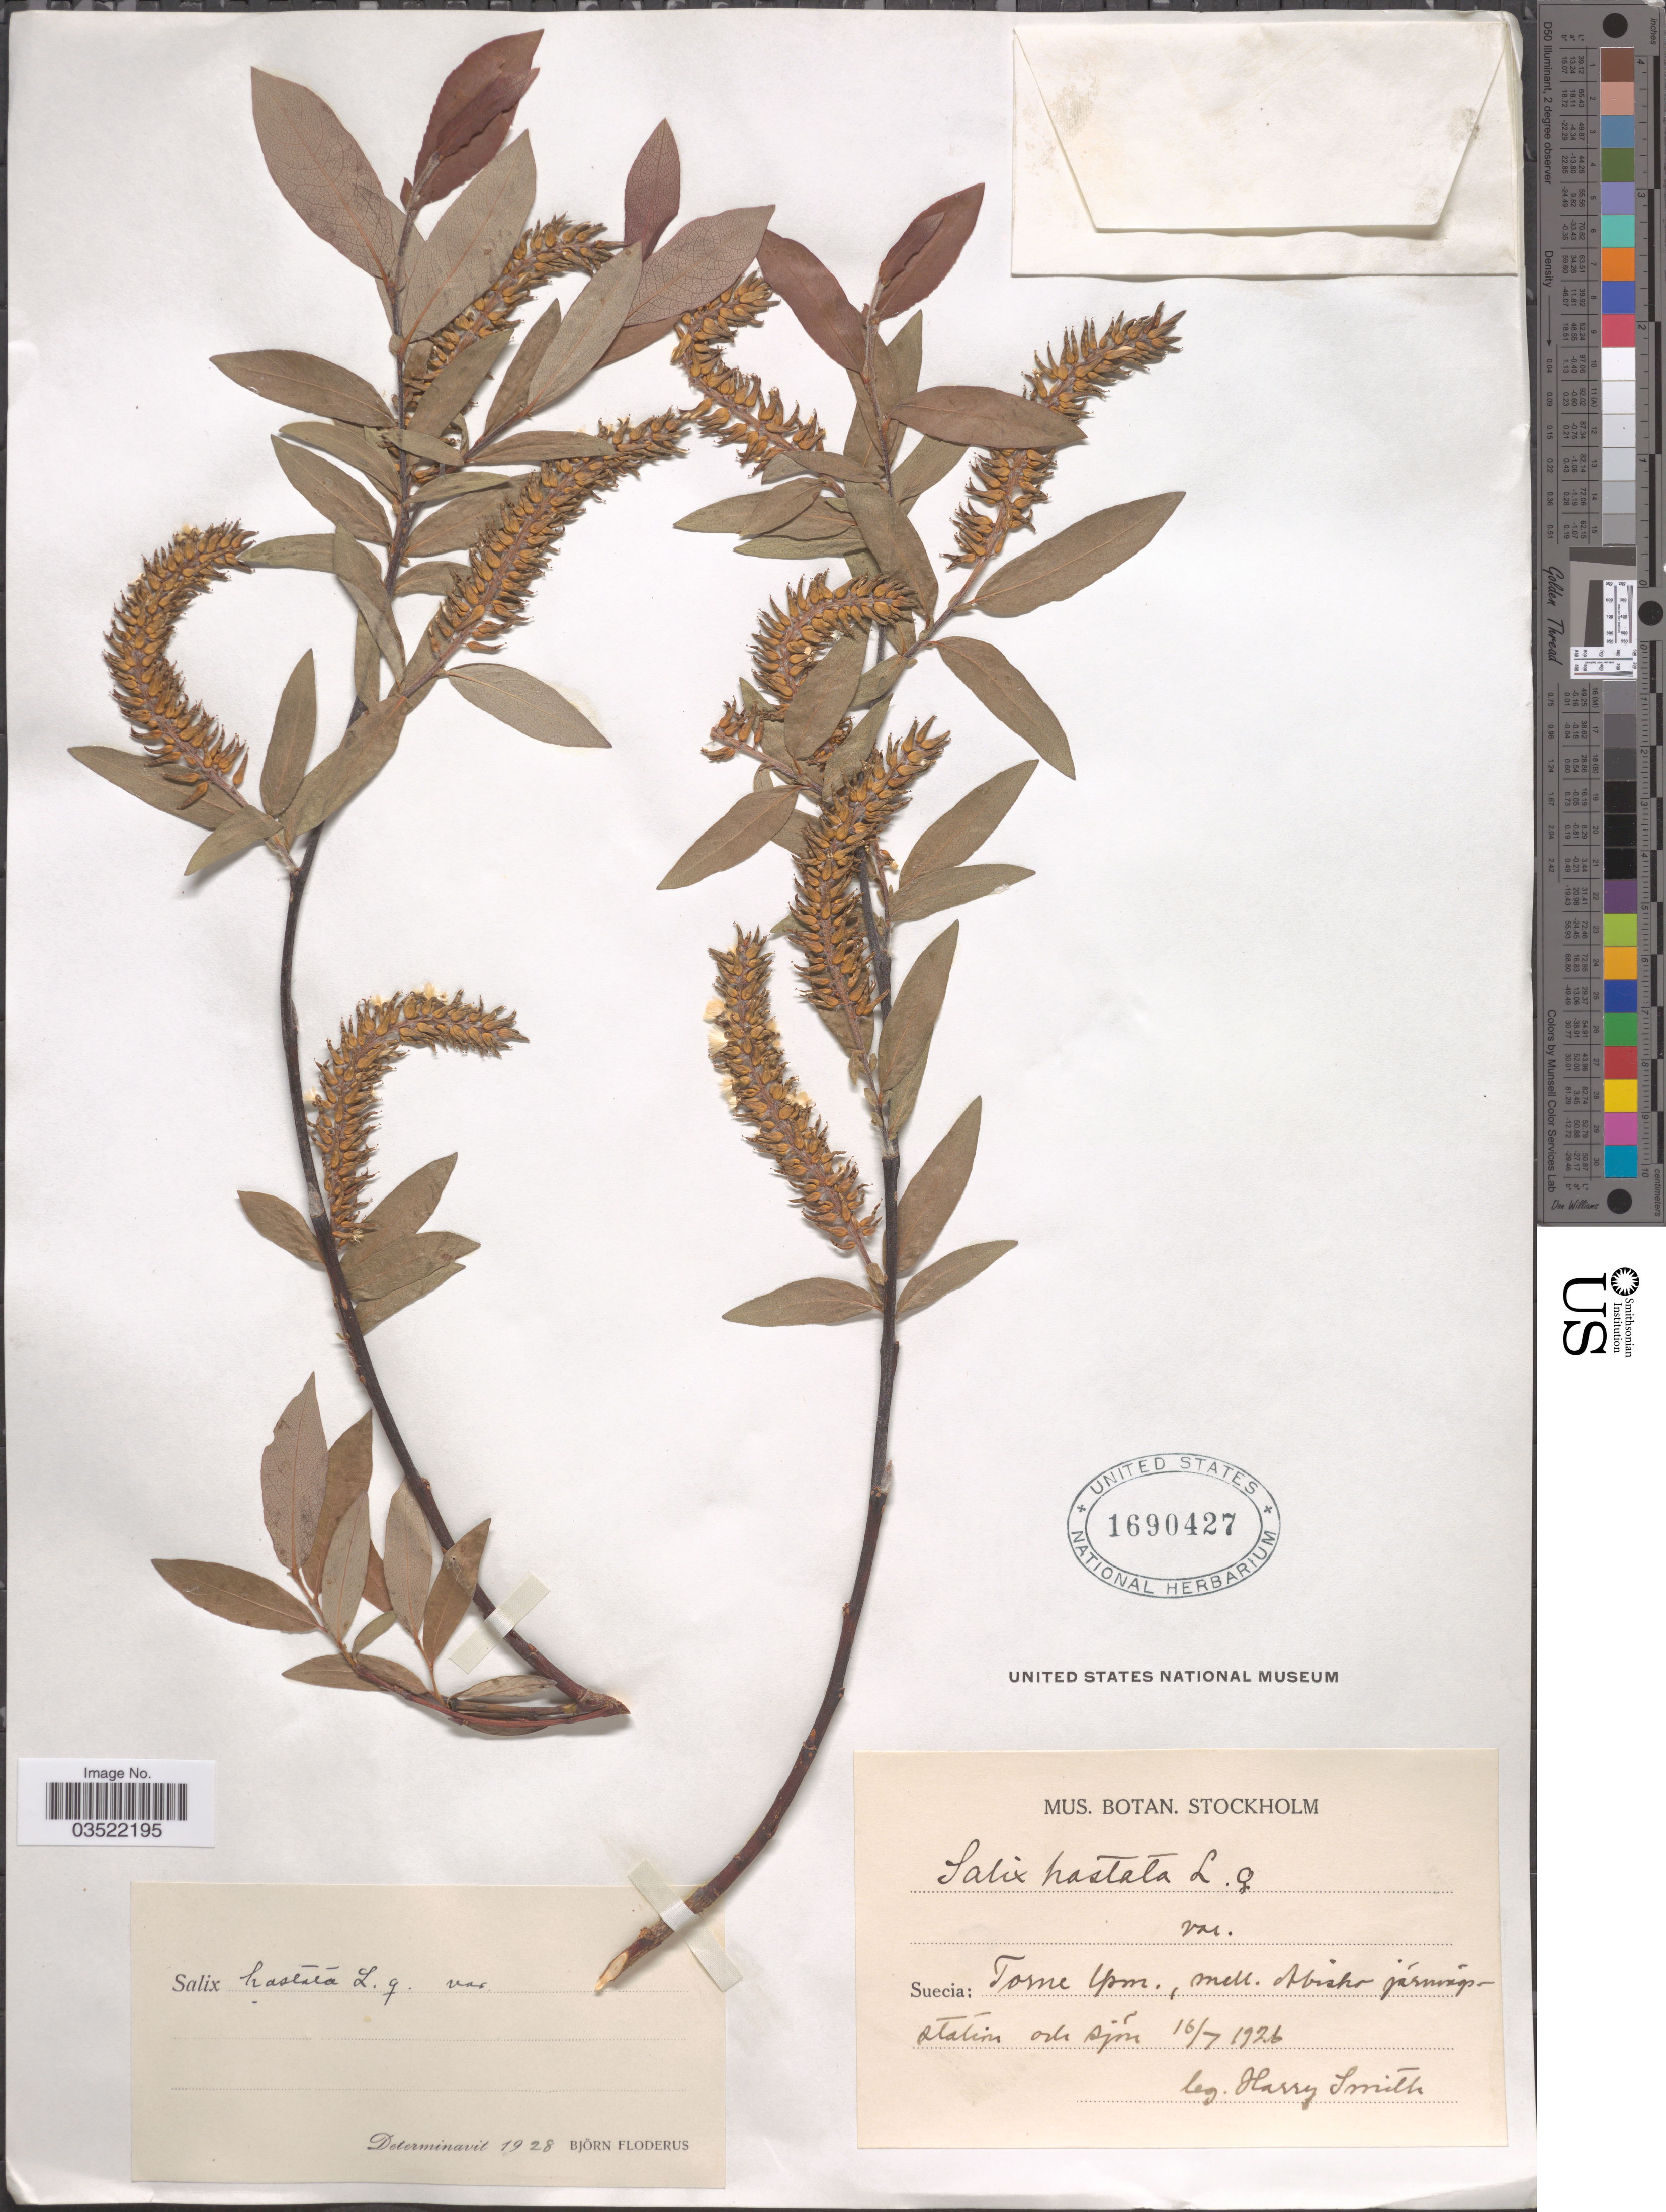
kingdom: Plantae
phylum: Tracheophyta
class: Magnoliopsida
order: Malpighiales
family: Salicaceae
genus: Salix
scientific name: Salix hastata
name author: L.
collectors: H. Smith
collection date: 1926-07-16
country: Sweden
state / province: Stockholm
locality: Suecia: Torne Upm., mell. Abisko jarnvags-station orti sjón. [interpreted]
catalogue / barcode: US 1690427